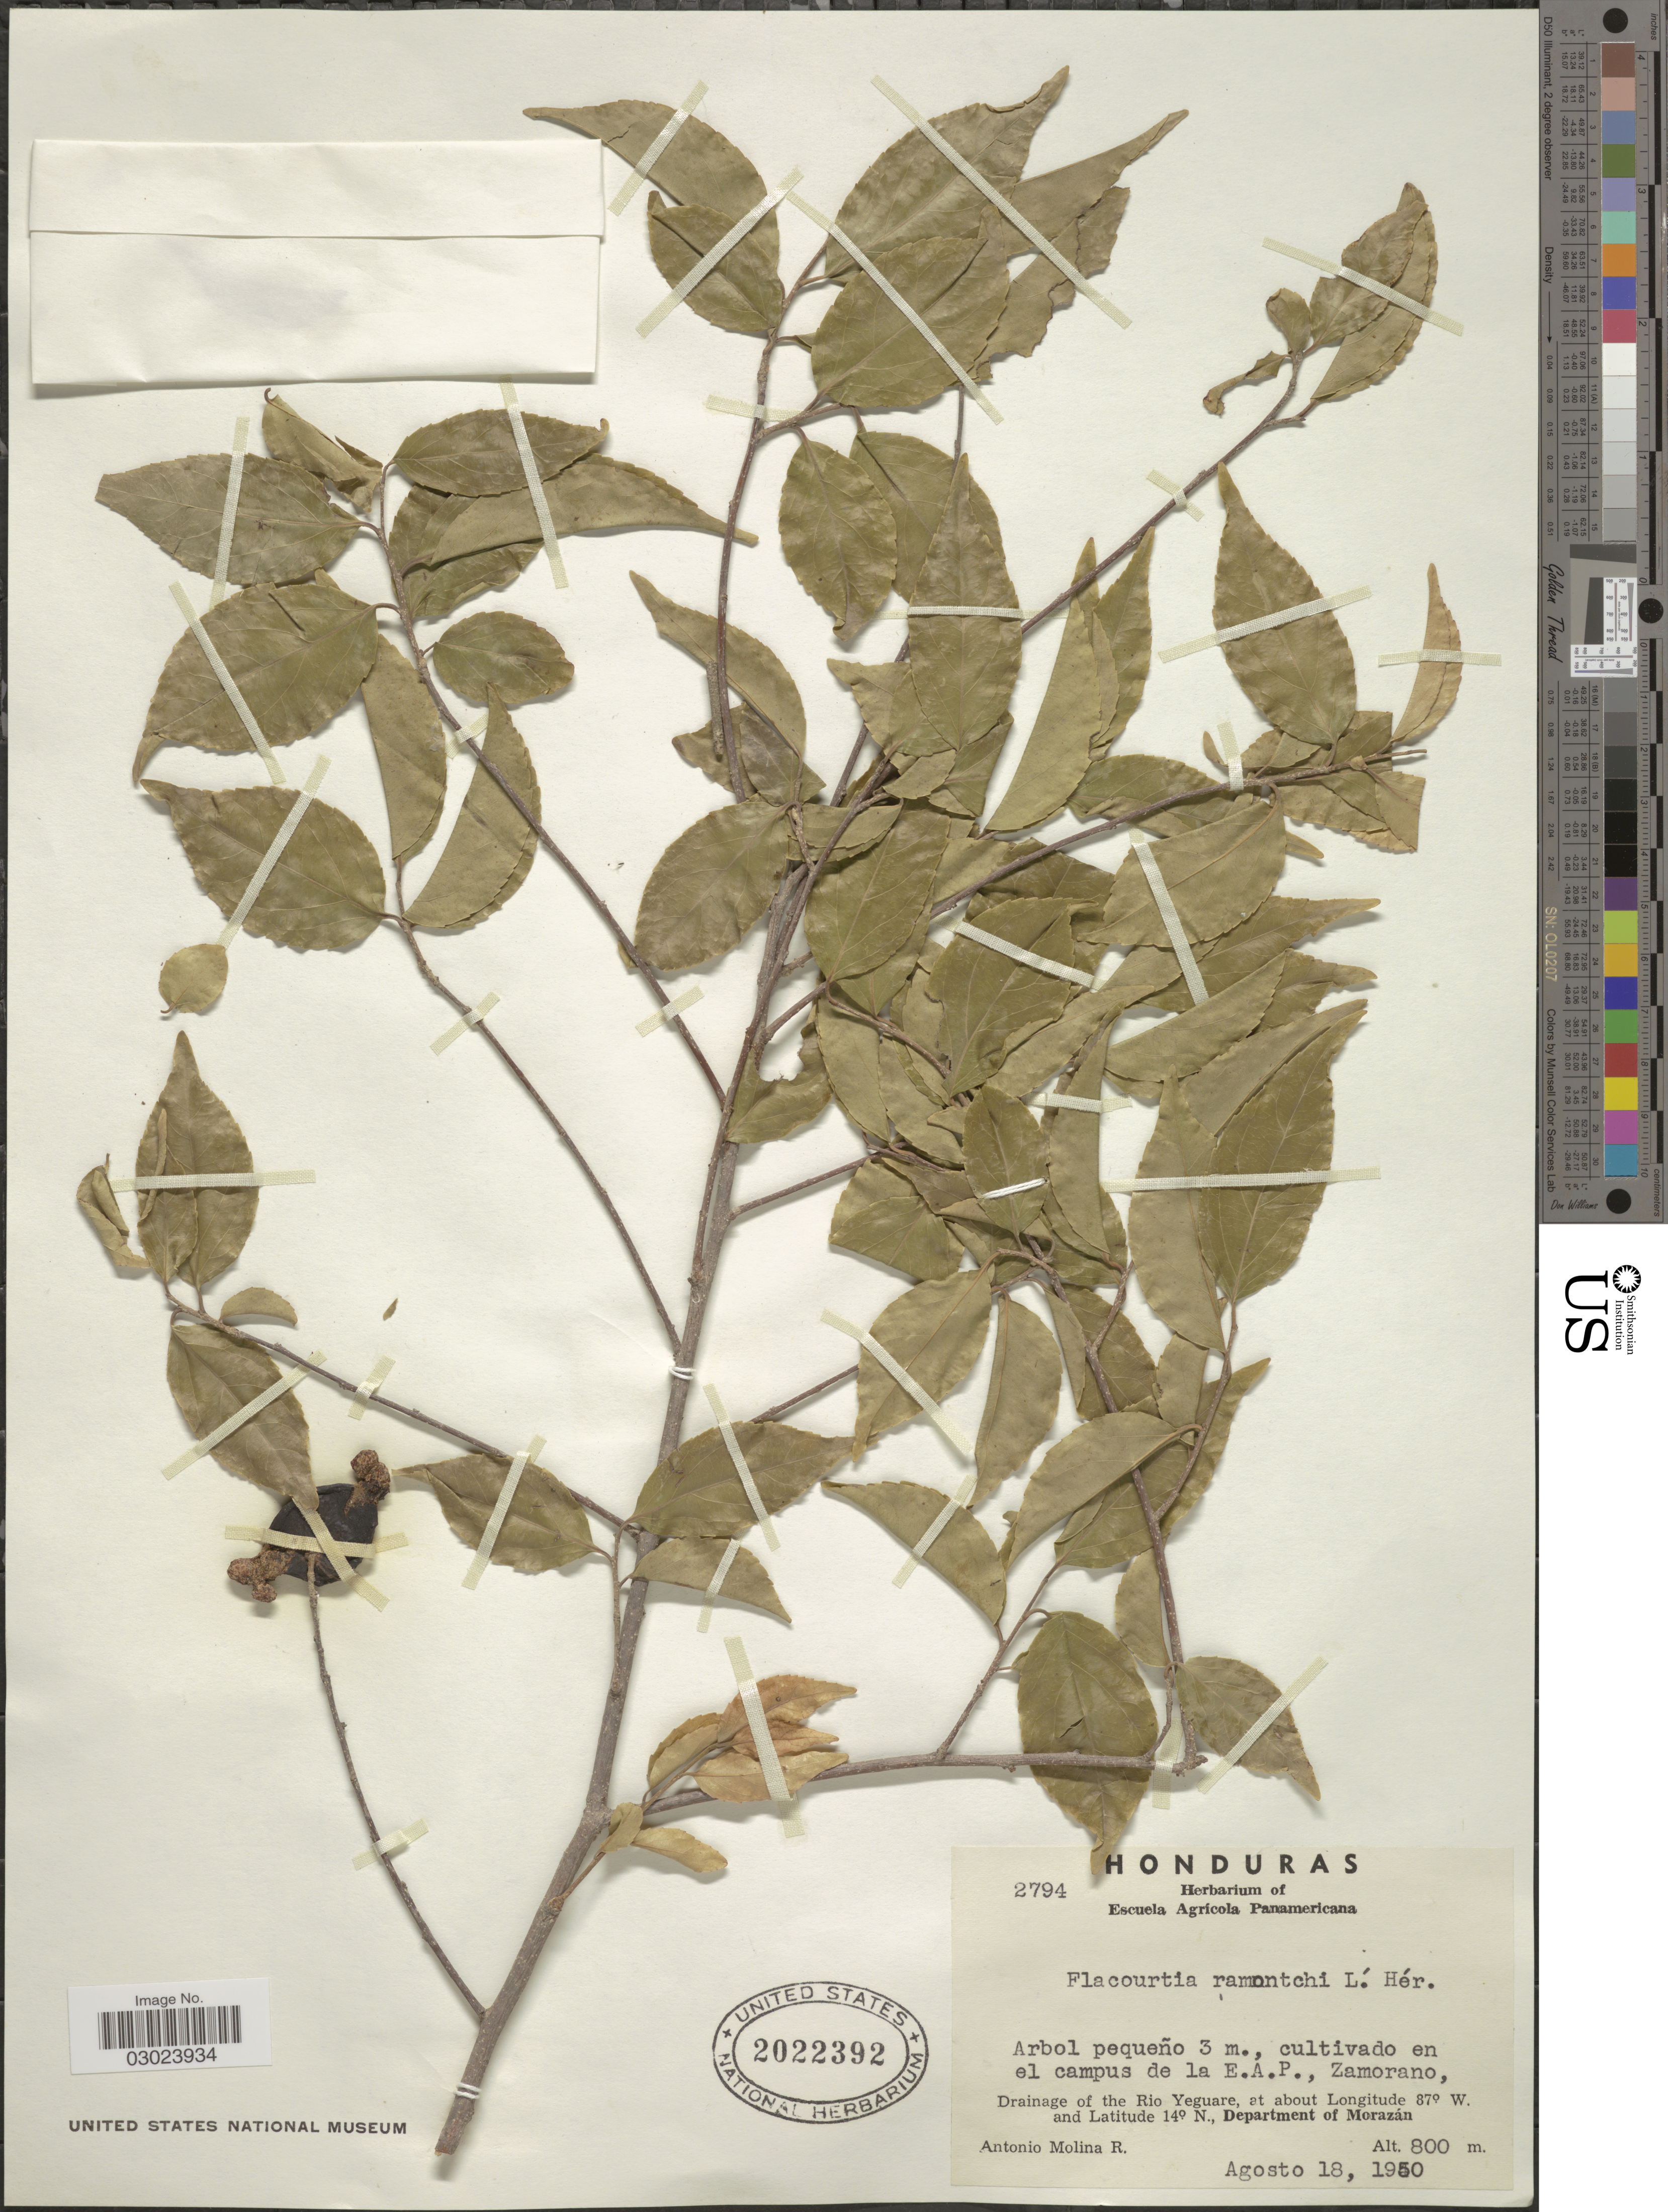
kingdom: Plantae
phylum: Tracheophyta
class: Magnoliopsida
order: Malpighiales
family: Salicaceae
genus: Flacourtia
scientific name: Flacourtia ramontchi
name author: L'Hér.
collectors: A. Molina R.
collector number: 2794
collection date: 1950-08-18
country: Honduras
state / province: Fco. Morazán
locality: En el campus de la E.A.P., Zamorano, Drainage of the Rio Yeguare. Department of Morazán.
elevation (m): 800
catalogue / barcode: US 2022392